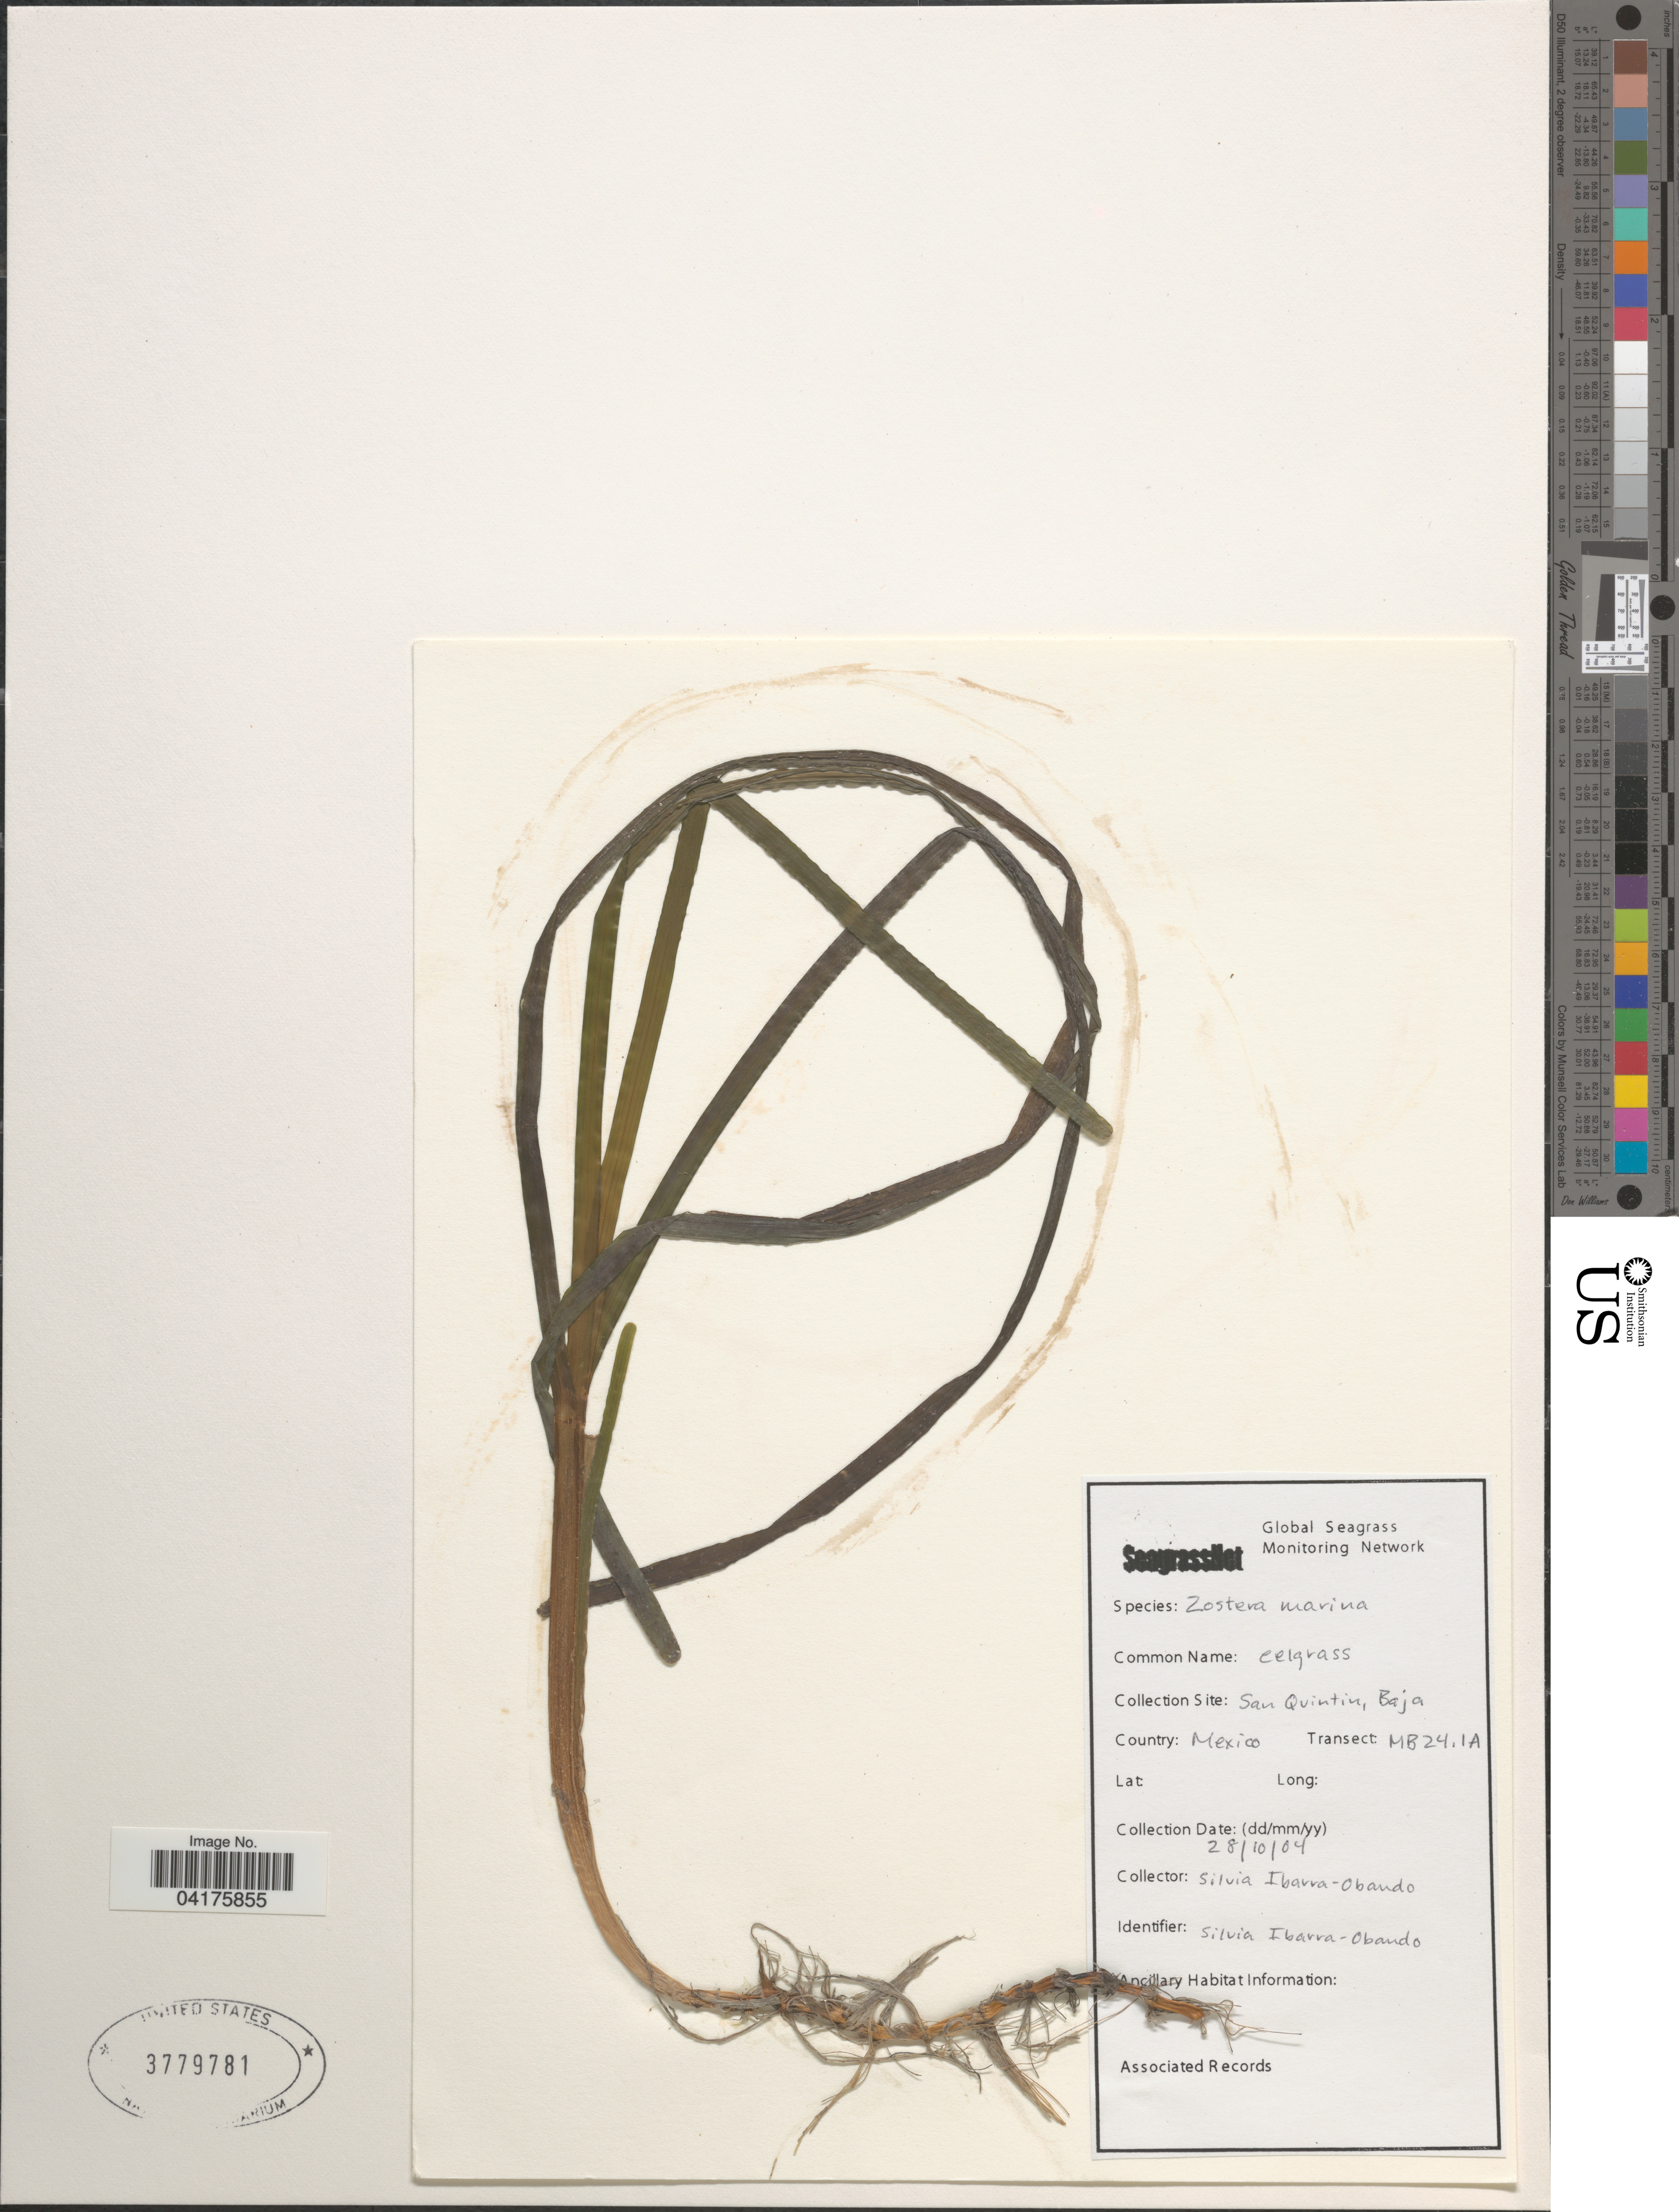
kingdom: Plantae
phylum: Tracheophyta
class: Liliopsida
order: Alismatales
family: Zosteraceae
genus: Zostera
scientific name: Zostera marina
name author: L.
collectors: S. Ibarra-Obando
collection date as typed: Transcribed d/m/y: 28/10/4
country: Mexico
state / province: México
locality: San Quintin, Baja.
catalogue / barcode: US 3779781